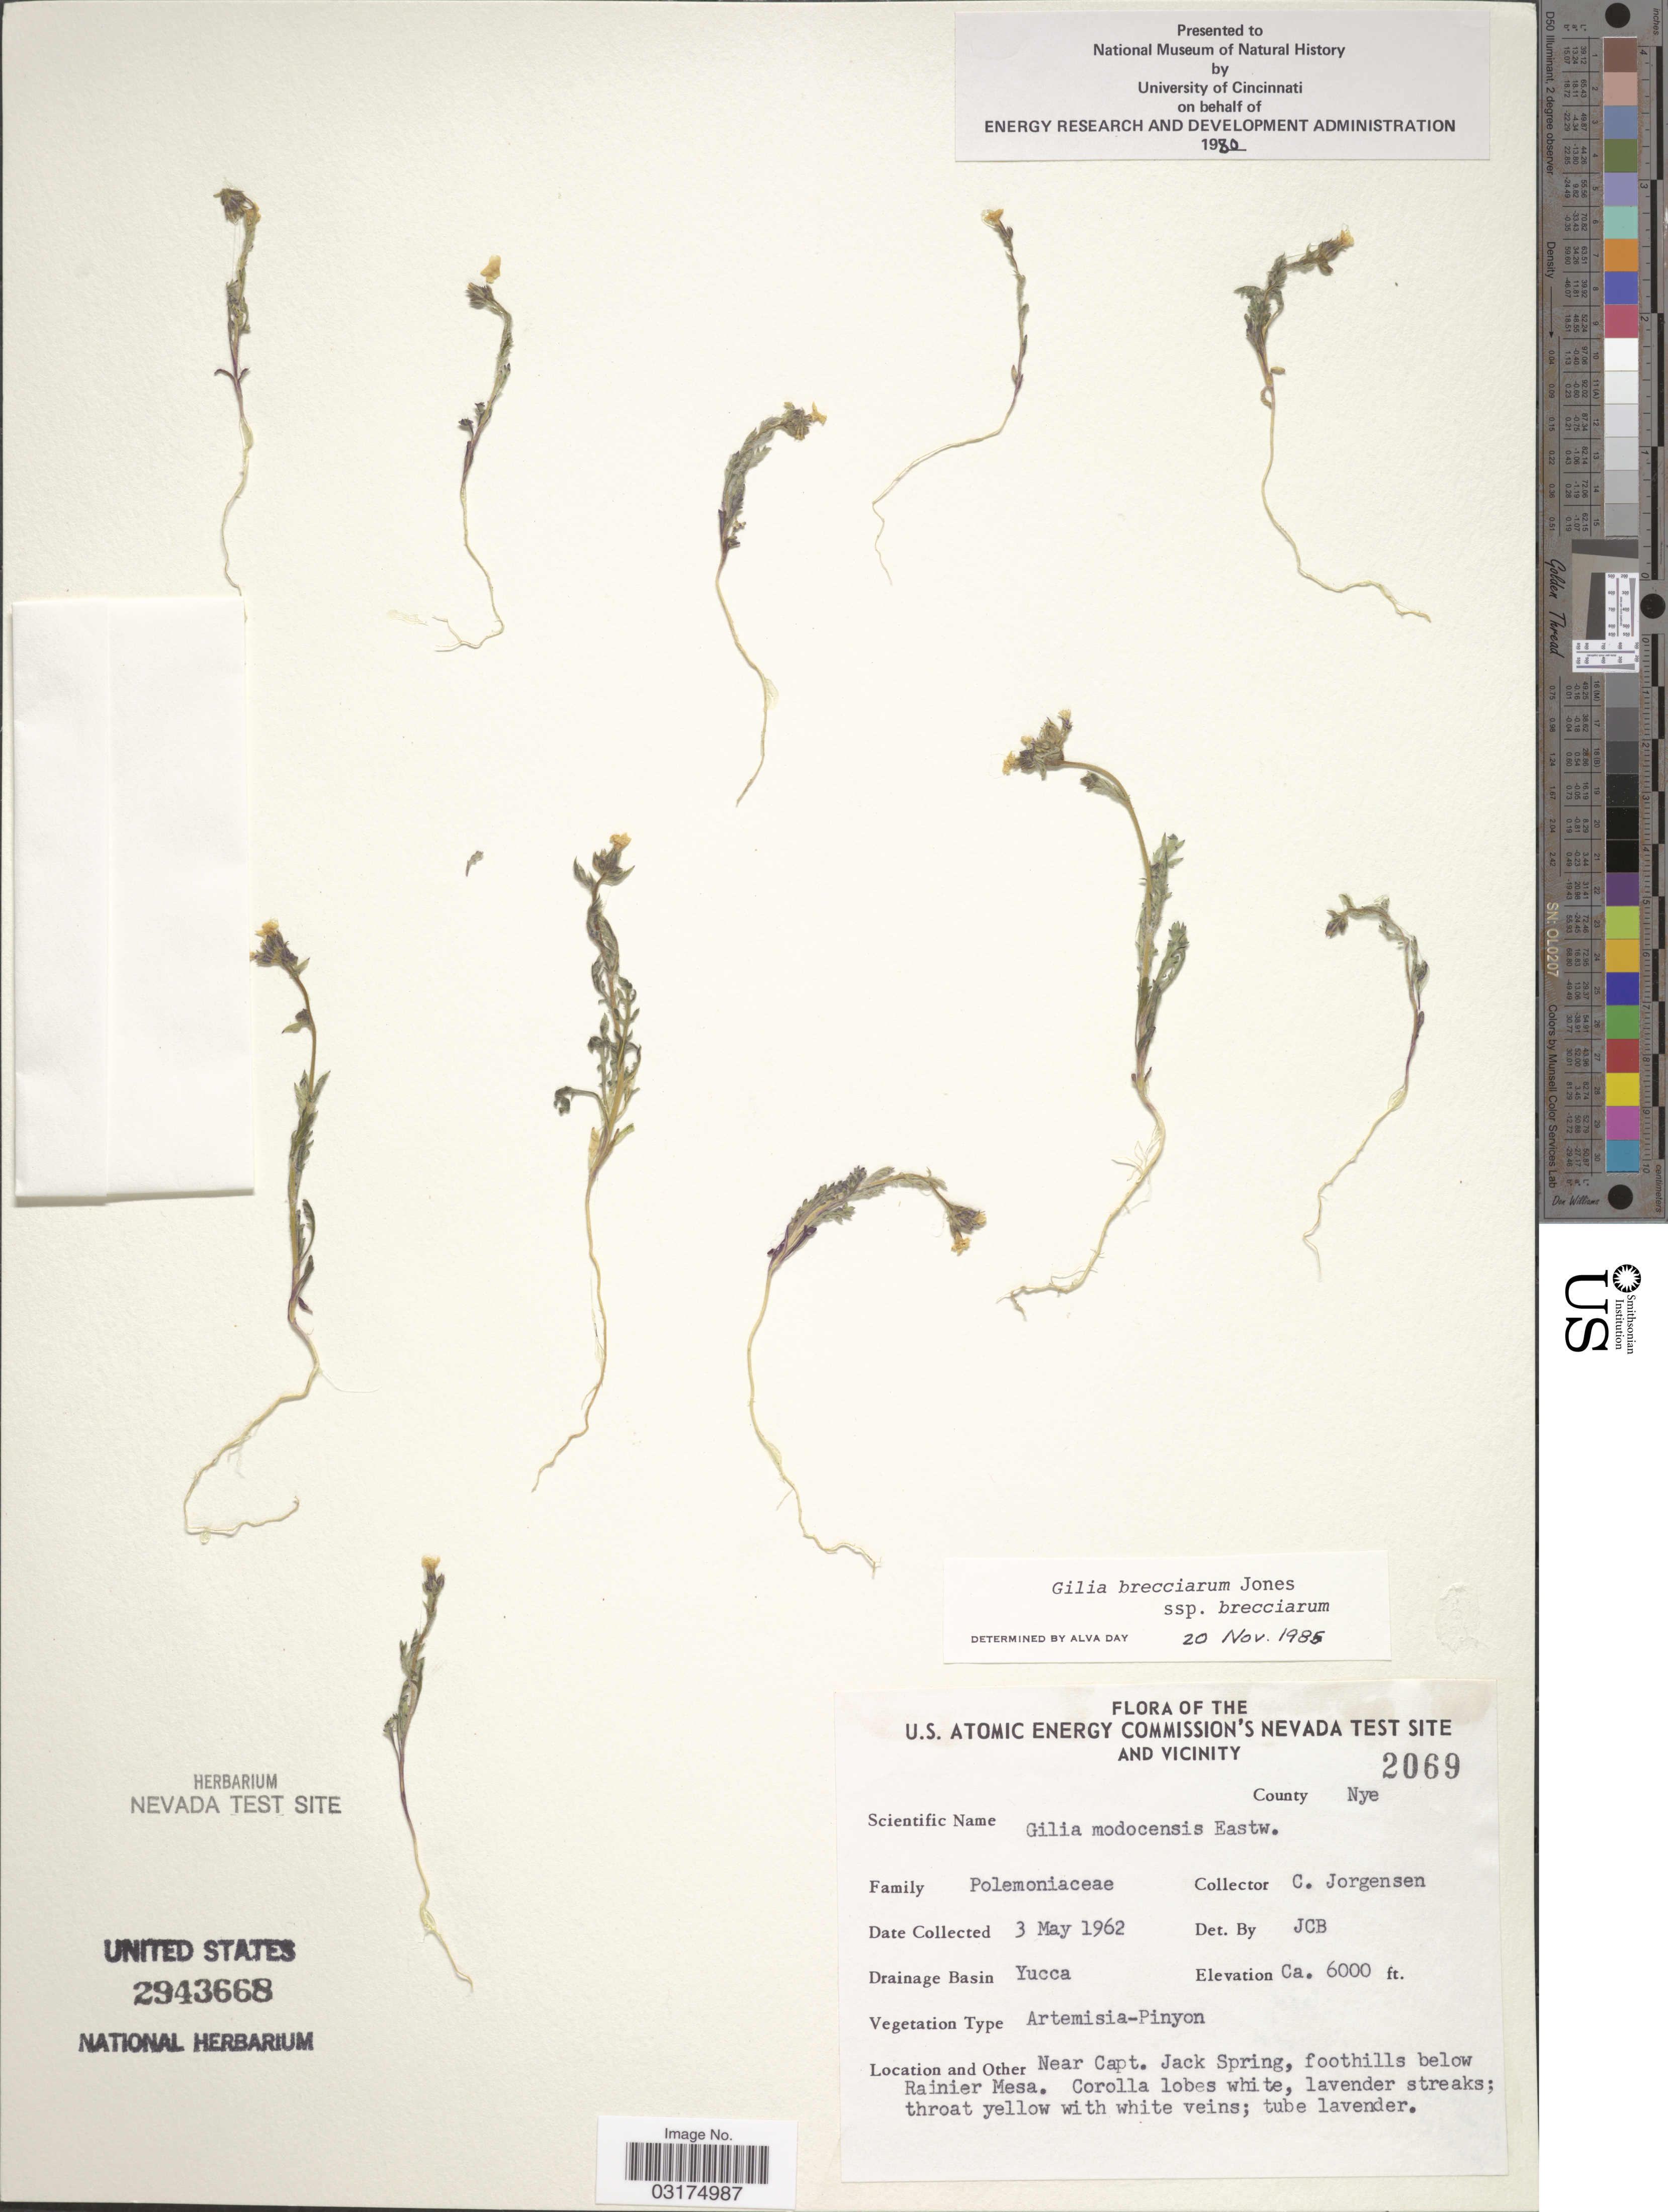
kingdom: Plantae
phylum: Tracheophyta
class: Magnoliopsida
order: Ericales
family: Polemoniaceae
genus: Gilia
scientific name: Gilia brecciarum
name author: M.E. Jones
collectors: C. A. Jørgensen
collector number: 2069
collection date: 1962-05-03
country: United States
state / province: Nevada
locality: The U. S. Atomic Energy Commission's Nevada Test Site and Vicinity. County Nye. Drainage Basin Yucca. Near Capt. Jack Spring, foothills below Rainier Mesa.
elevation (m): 1829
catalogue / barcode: US 2943668